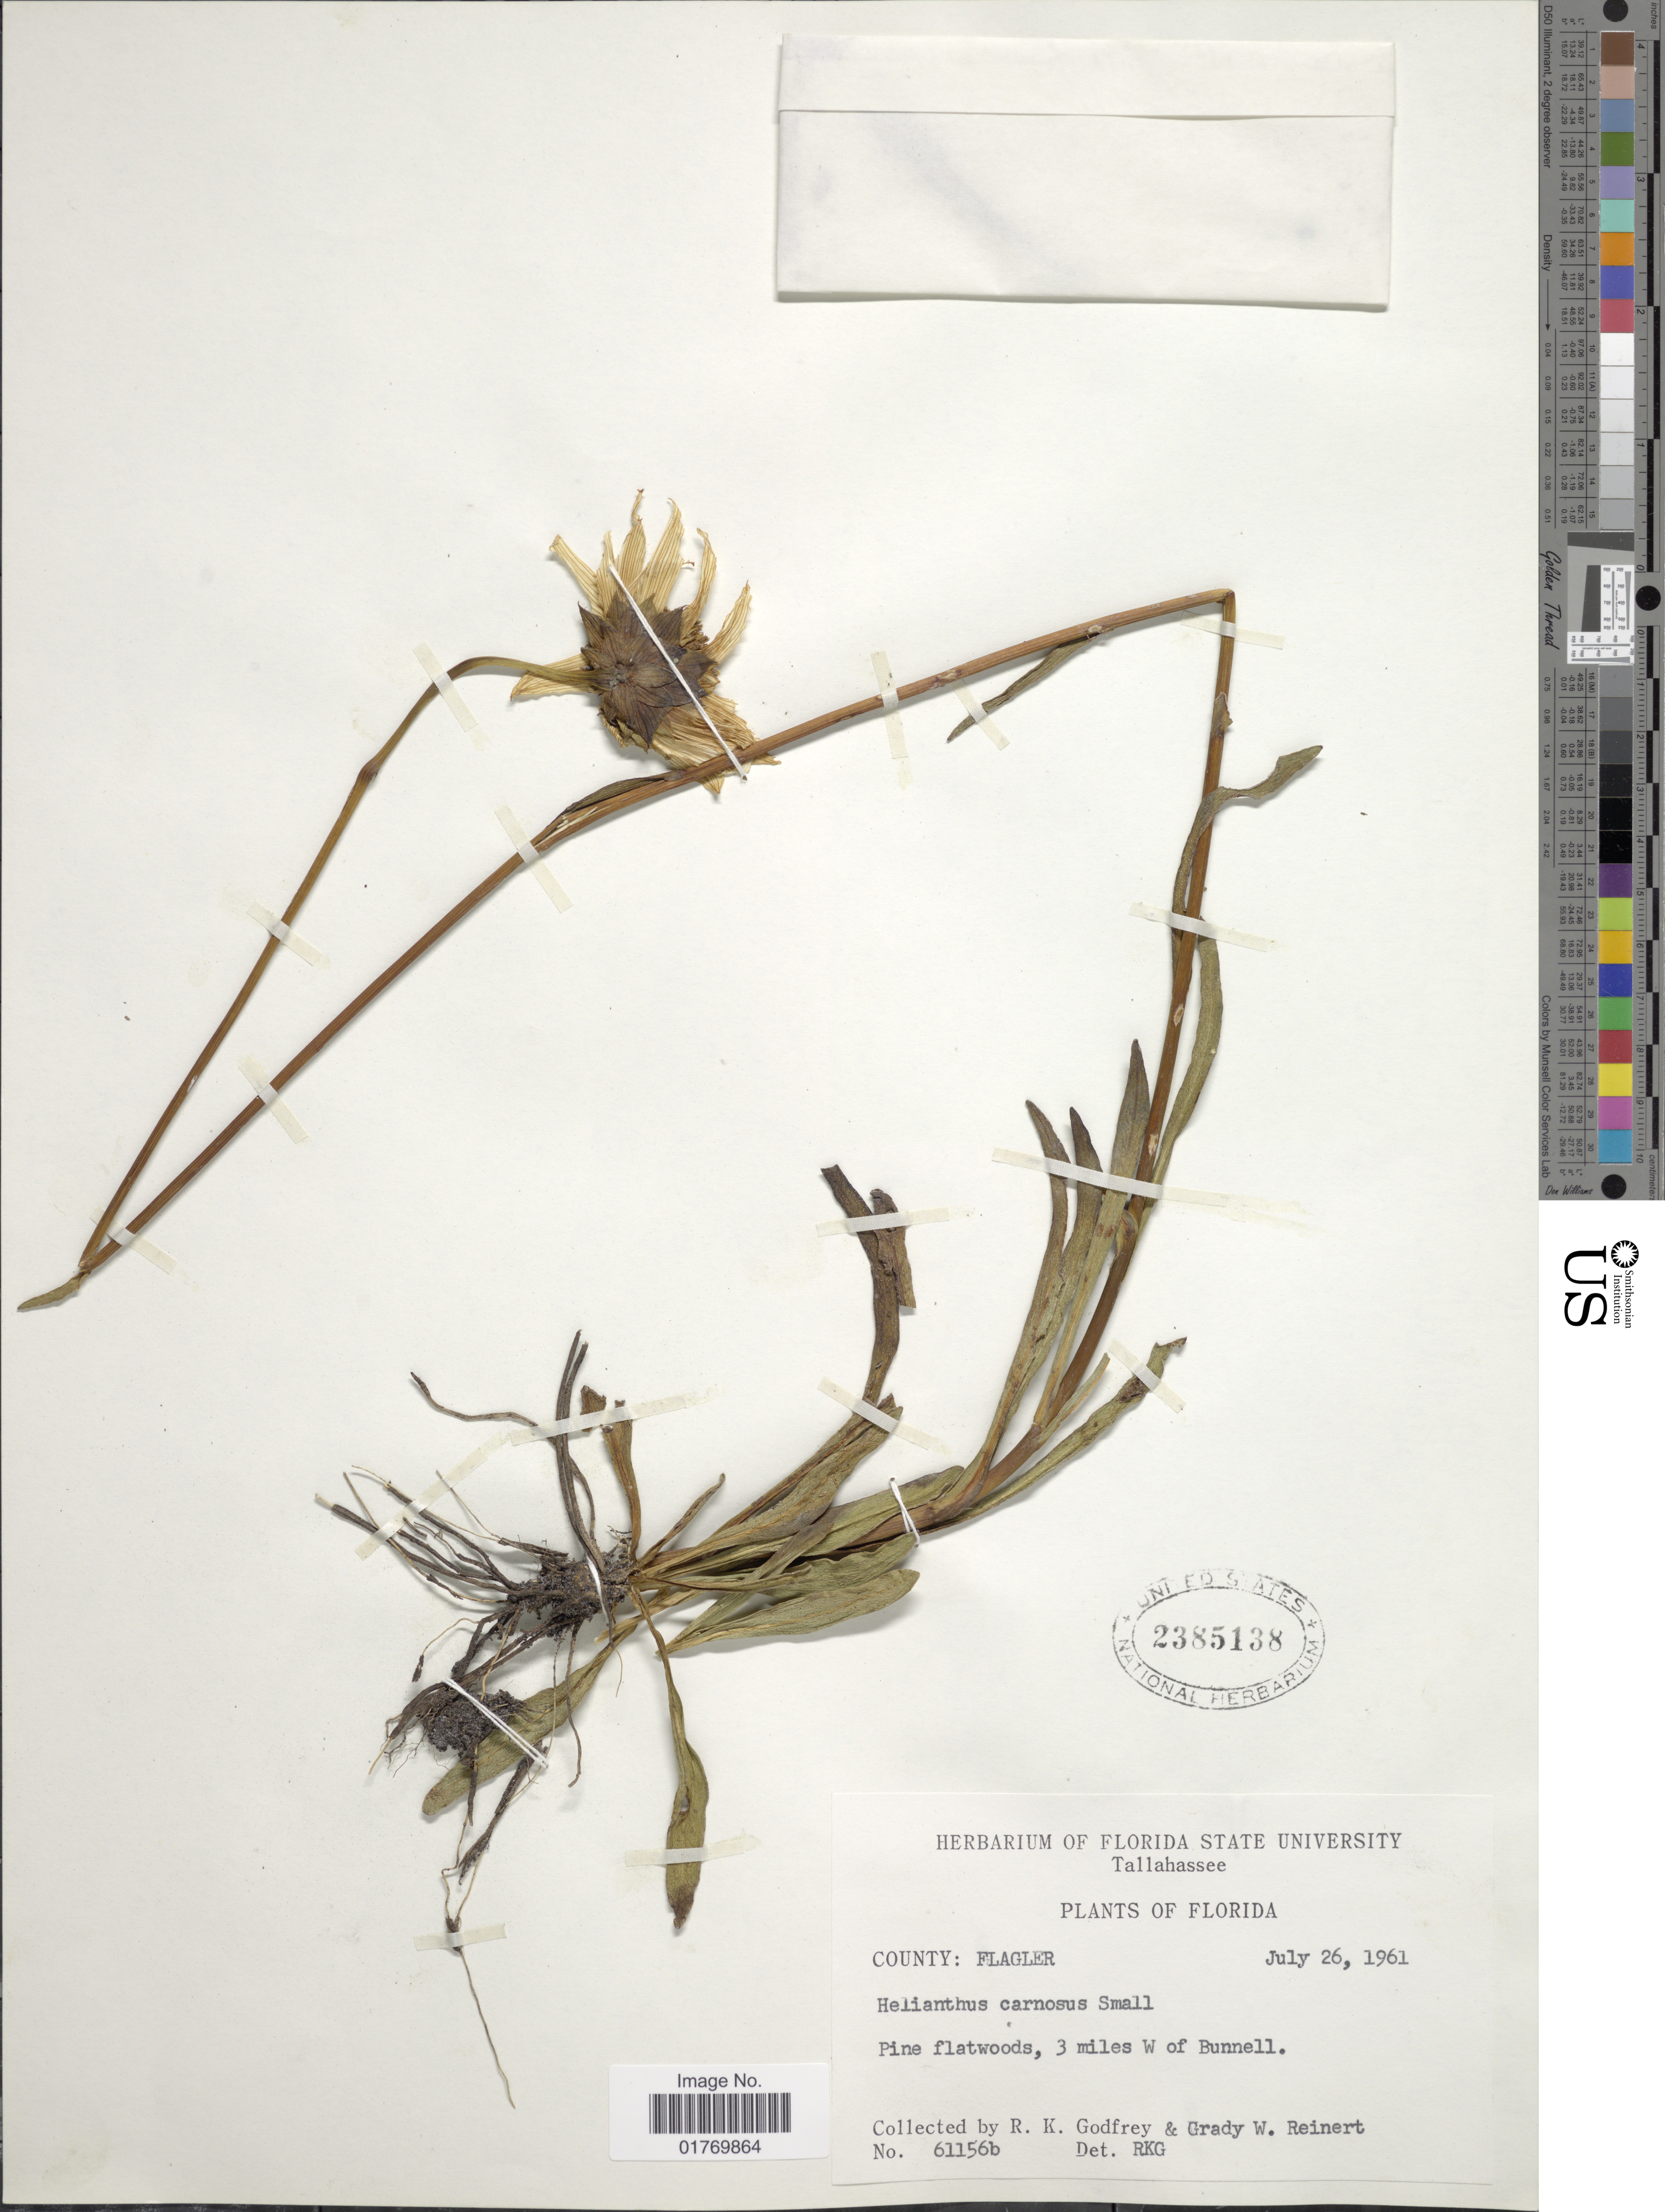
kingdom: Plantae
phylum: Tracheophyta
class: Magnoliopsida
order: Asterales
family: Asteraceae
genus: Helianthus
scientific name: Helianthus carnosus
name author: Small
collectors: R. K. Godfrey & G. Reinert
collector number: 61156b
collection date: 1961-07-26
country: United States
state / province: Florida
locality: County: Flagler, Pine Flatwoods, 3 miles W of Bunnell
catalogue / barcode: US 2385138